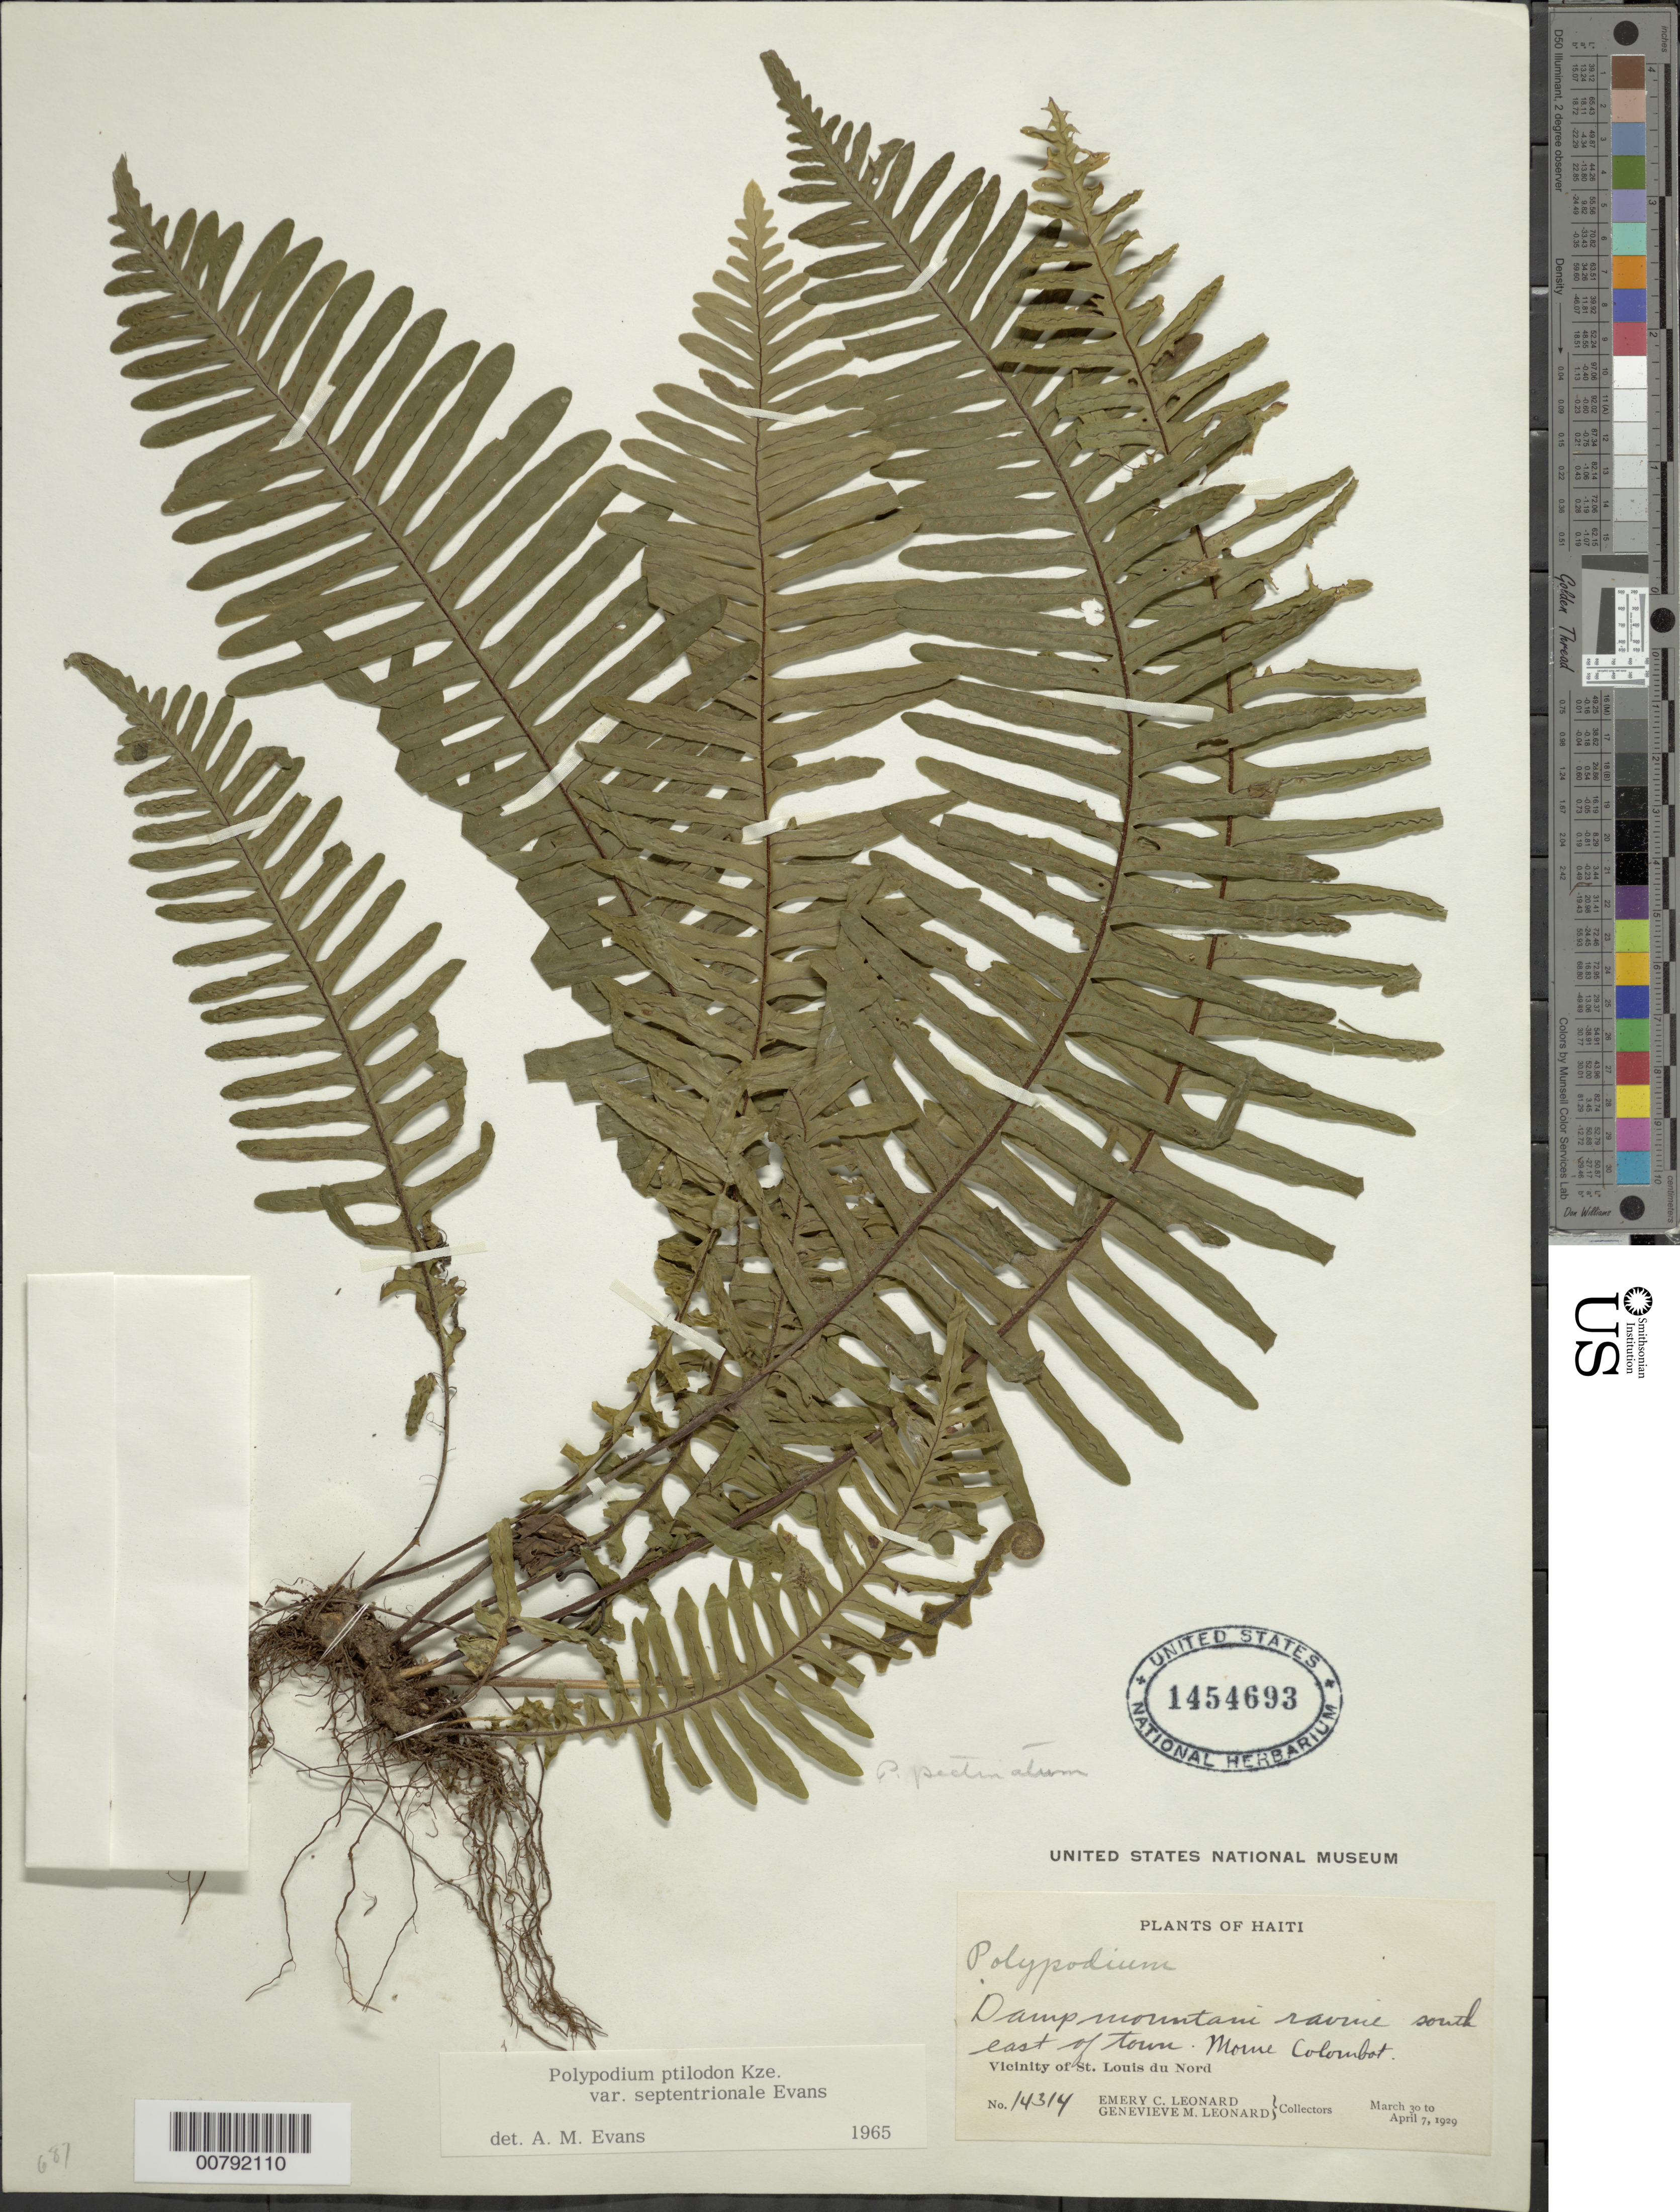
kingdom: Plantae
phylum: Tracheophyta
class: Polypodiopsida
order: Polypodiales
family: Polypodiaceae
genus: Pecluma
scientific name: Pecluma ptilodos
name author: (Kunze) Price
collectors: E. C. Leonard & G. M. Leonard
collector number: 14314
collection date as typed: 30 Mar 1929 07 Apr 1929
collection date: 1929-03-30/1929-04-07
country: Haiti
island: Hispaniola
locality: St. Louis du Nord vicinity; Morne Colombot, SE of town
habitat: Damp mountain ravine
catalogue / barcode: US 1454693